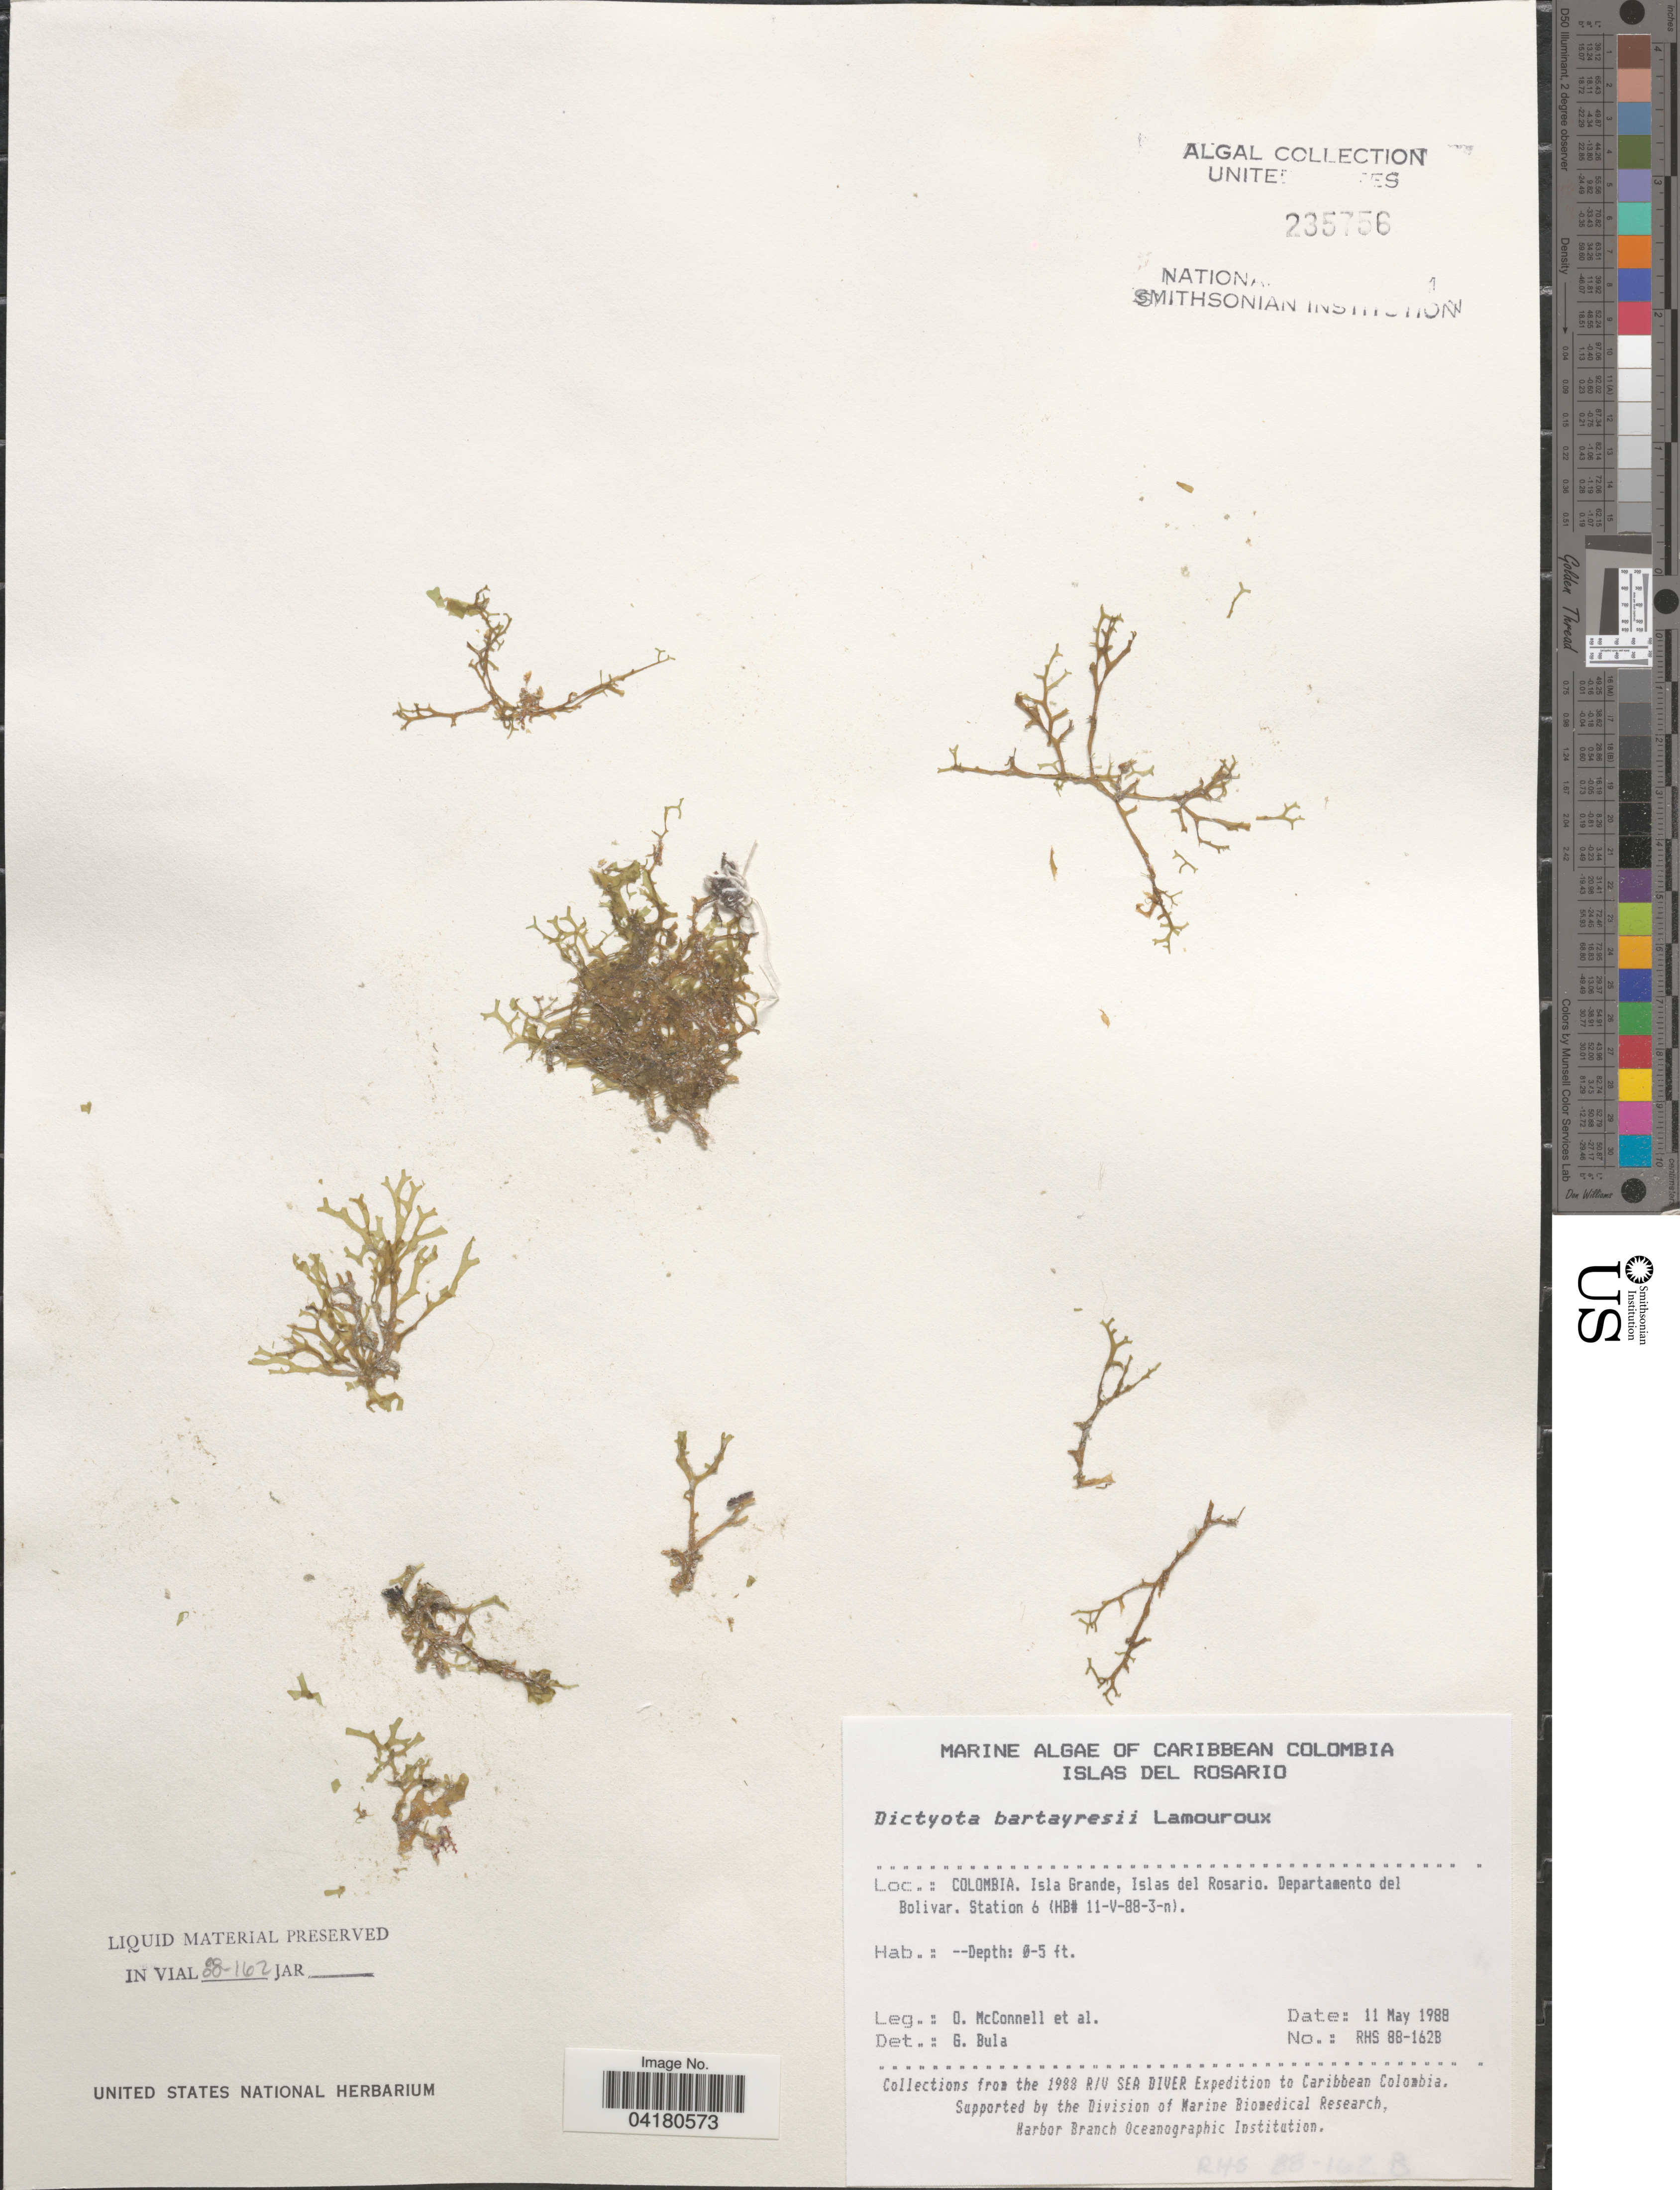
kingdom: Chromista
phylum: Ochrophyta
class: Phaeophyceae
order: Dictyotales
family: Dictyotaceae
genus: Dictyota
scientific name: Dictyota bartayresii J.V. Lamour. nom. illeg.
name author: J.V.Lamouroux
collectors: O. McConnell & et al.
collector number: RHS 88-1628B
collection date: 1988-05-11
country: Colombia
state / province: Bolívar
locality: Caribbean Colombia. Islas del Rosario. Isla Grande, Islas del Rosario. Departamento del Bolivar. Station 6 (HB# 11-V-88-3-n). The 1988 R/V Sea Diver Expedition to Caribbean Colombia.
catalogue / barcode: US 235756